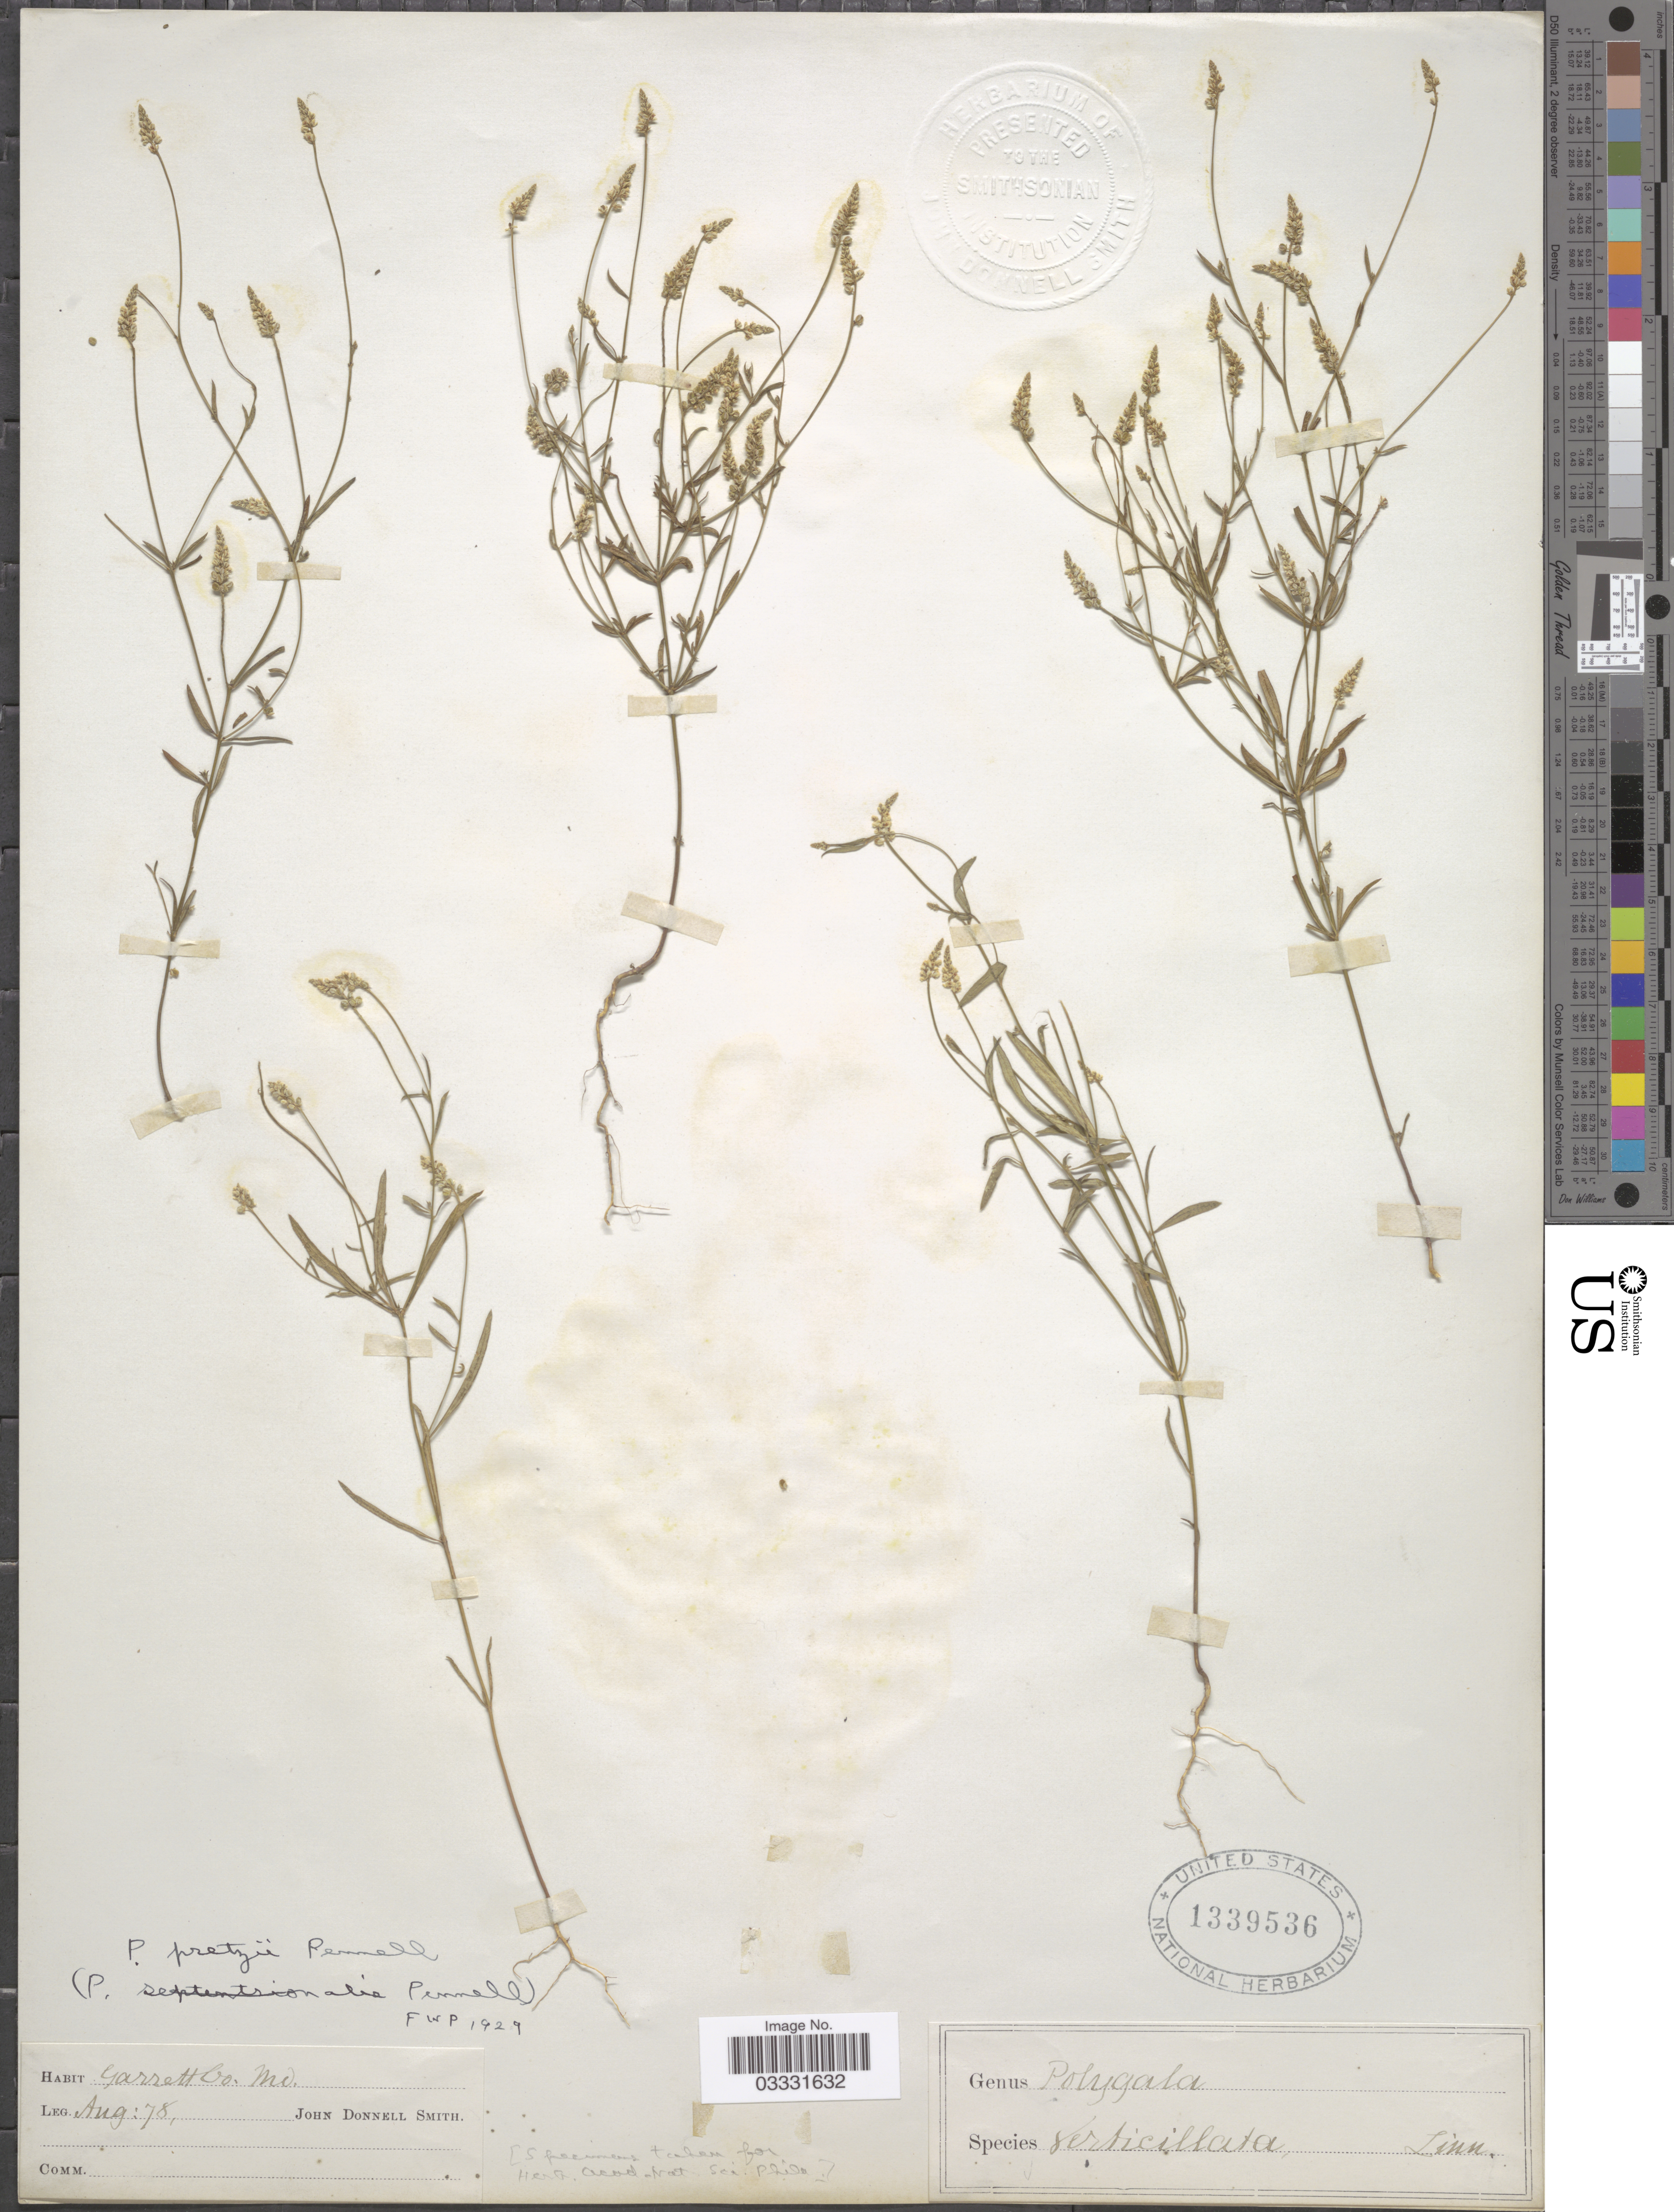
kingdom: Plantae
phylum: Tracheophyta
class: Magnoliopsida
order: Fabales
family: Polygalaceae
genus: Polygala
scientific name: Polygala pretzii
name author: Pennell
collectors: J. Donnell Smith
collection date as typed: Transcribed d/m/y: /8/78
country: United States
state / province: Maryland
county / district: Garrett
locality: Garrett Co.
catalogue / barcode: US 1339536